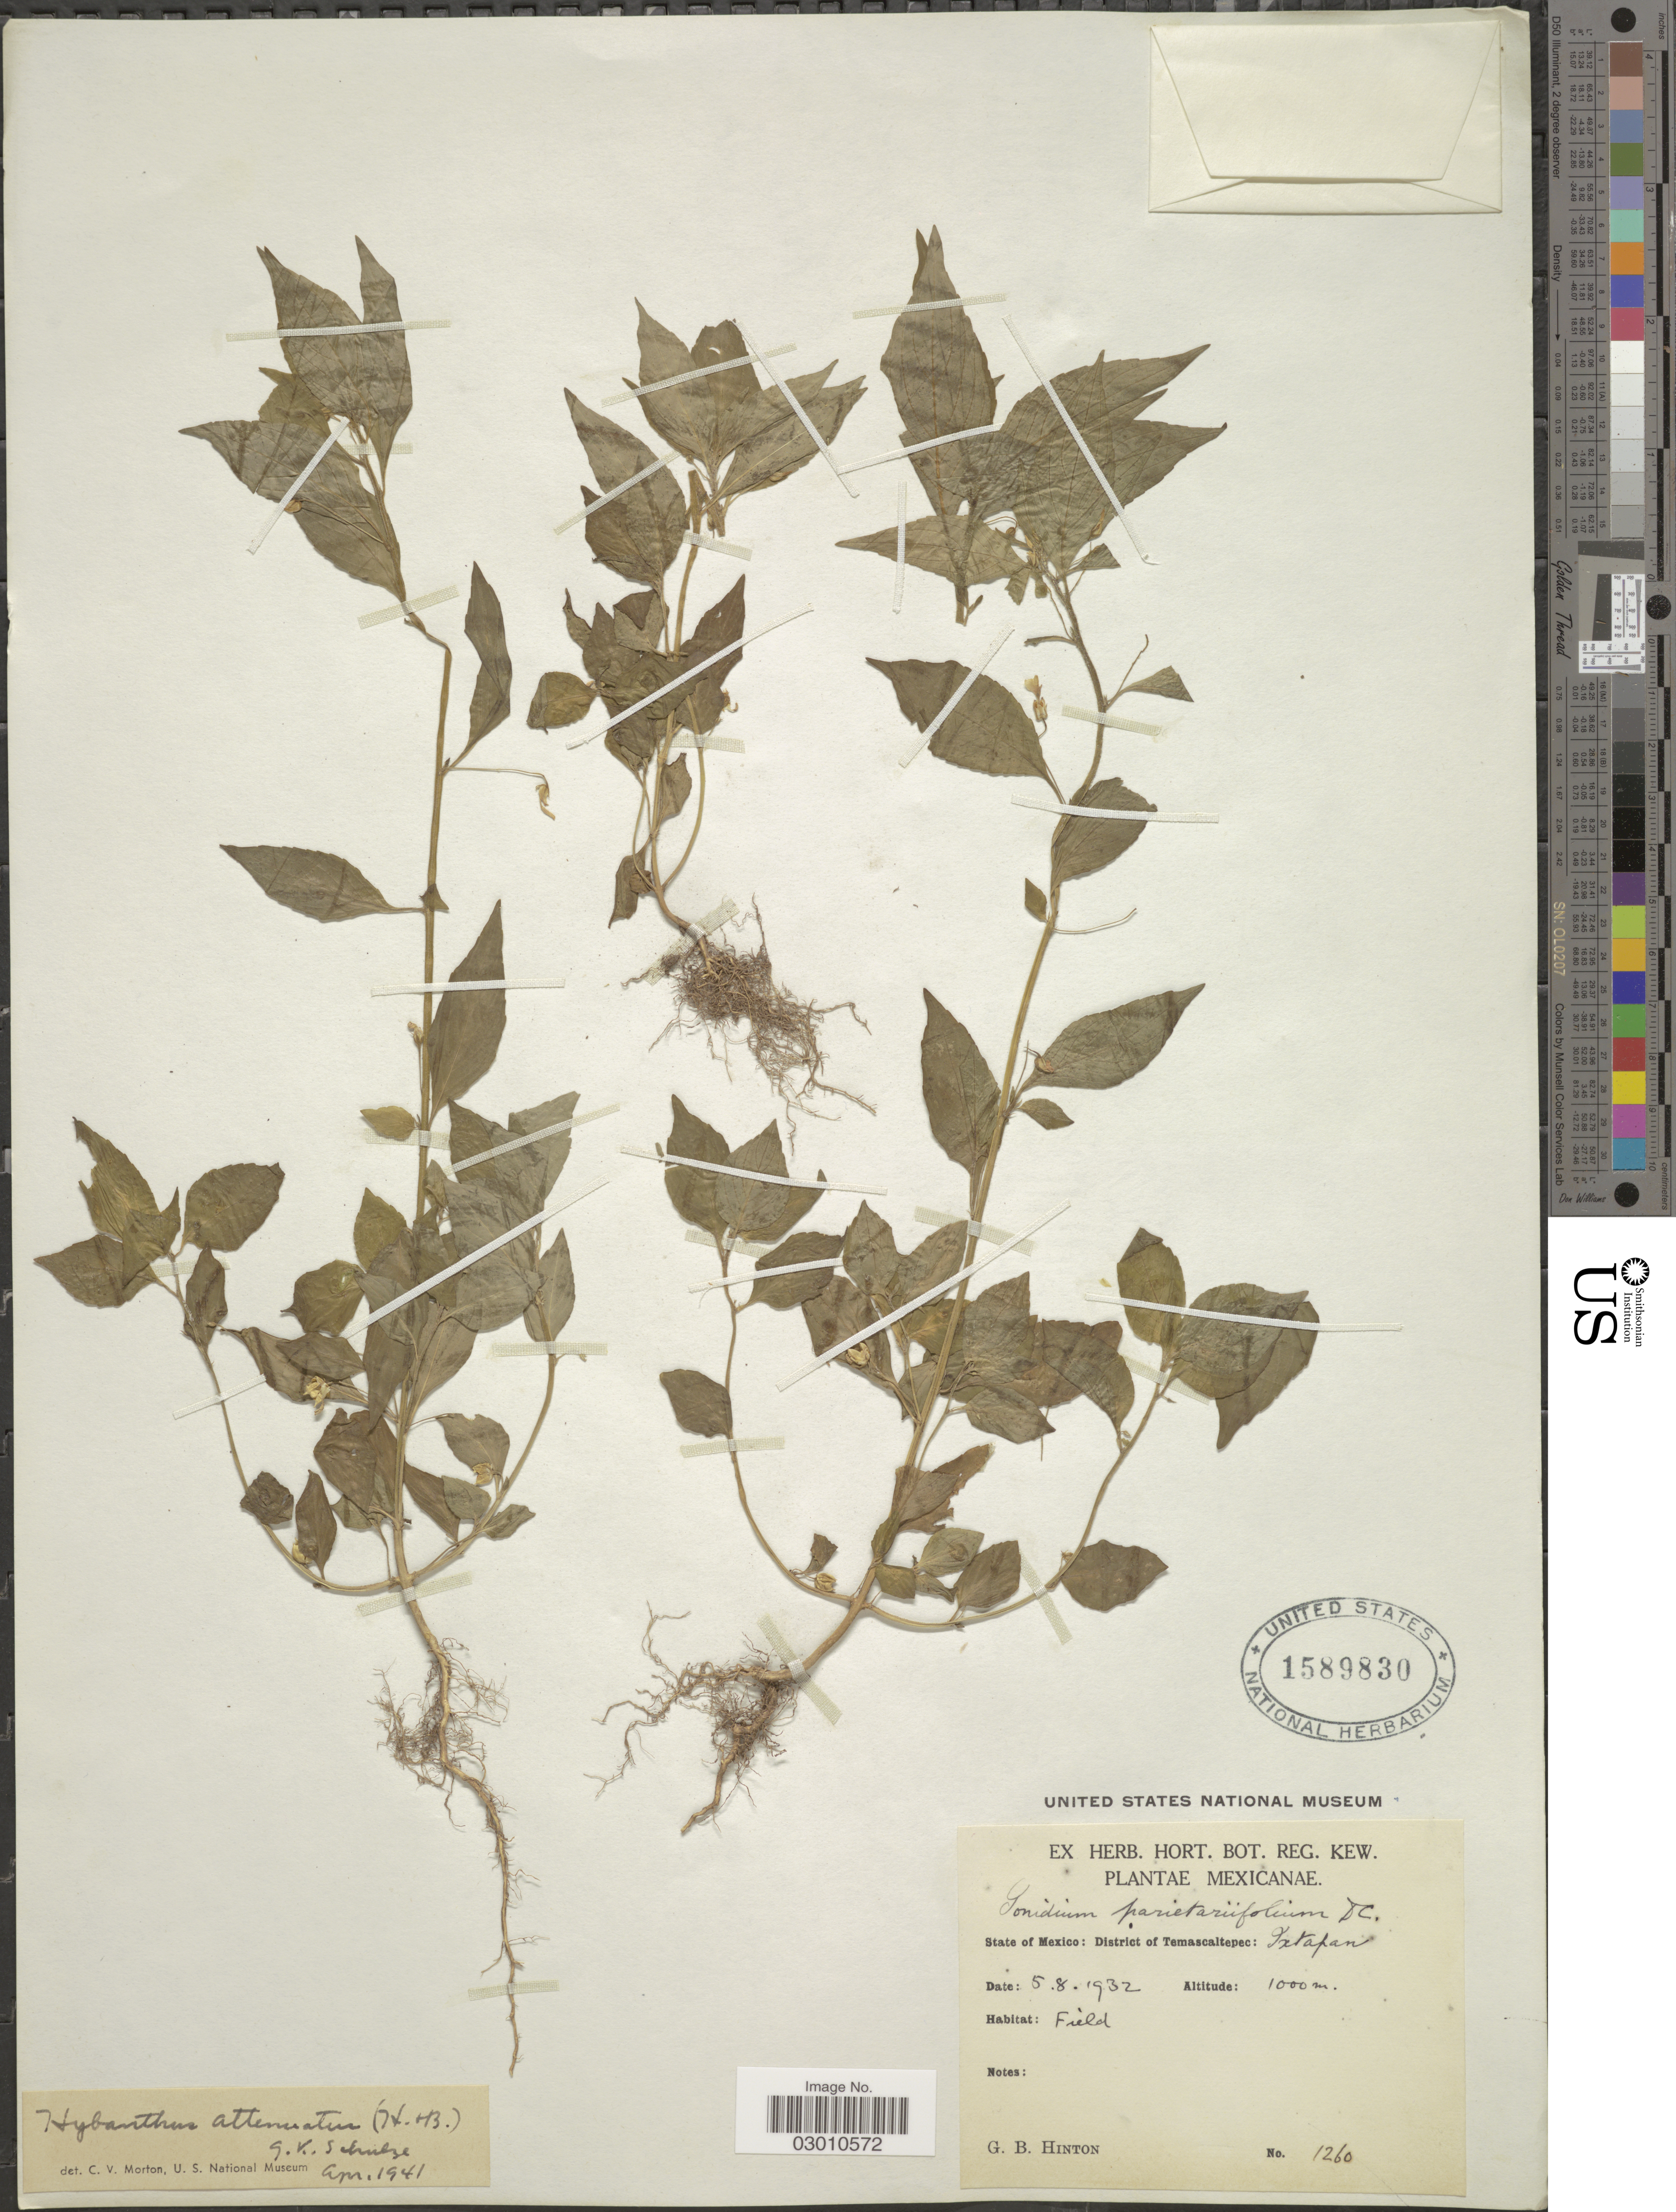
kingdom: Plantae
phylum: Tracheophyta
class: Magnoliopsida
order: Malpighiales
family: Violaceae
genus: Pombalia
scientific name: Pombalia attenuata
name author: (Humb. & Bonpl. ex Willd.) Paula-Souza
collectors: G. B. Hinton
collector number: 1260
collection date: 1932-08-05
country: Mexico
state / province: México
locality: District of Temascaltepec: Ixtapan.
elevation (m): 1000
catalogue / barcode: US 1589830